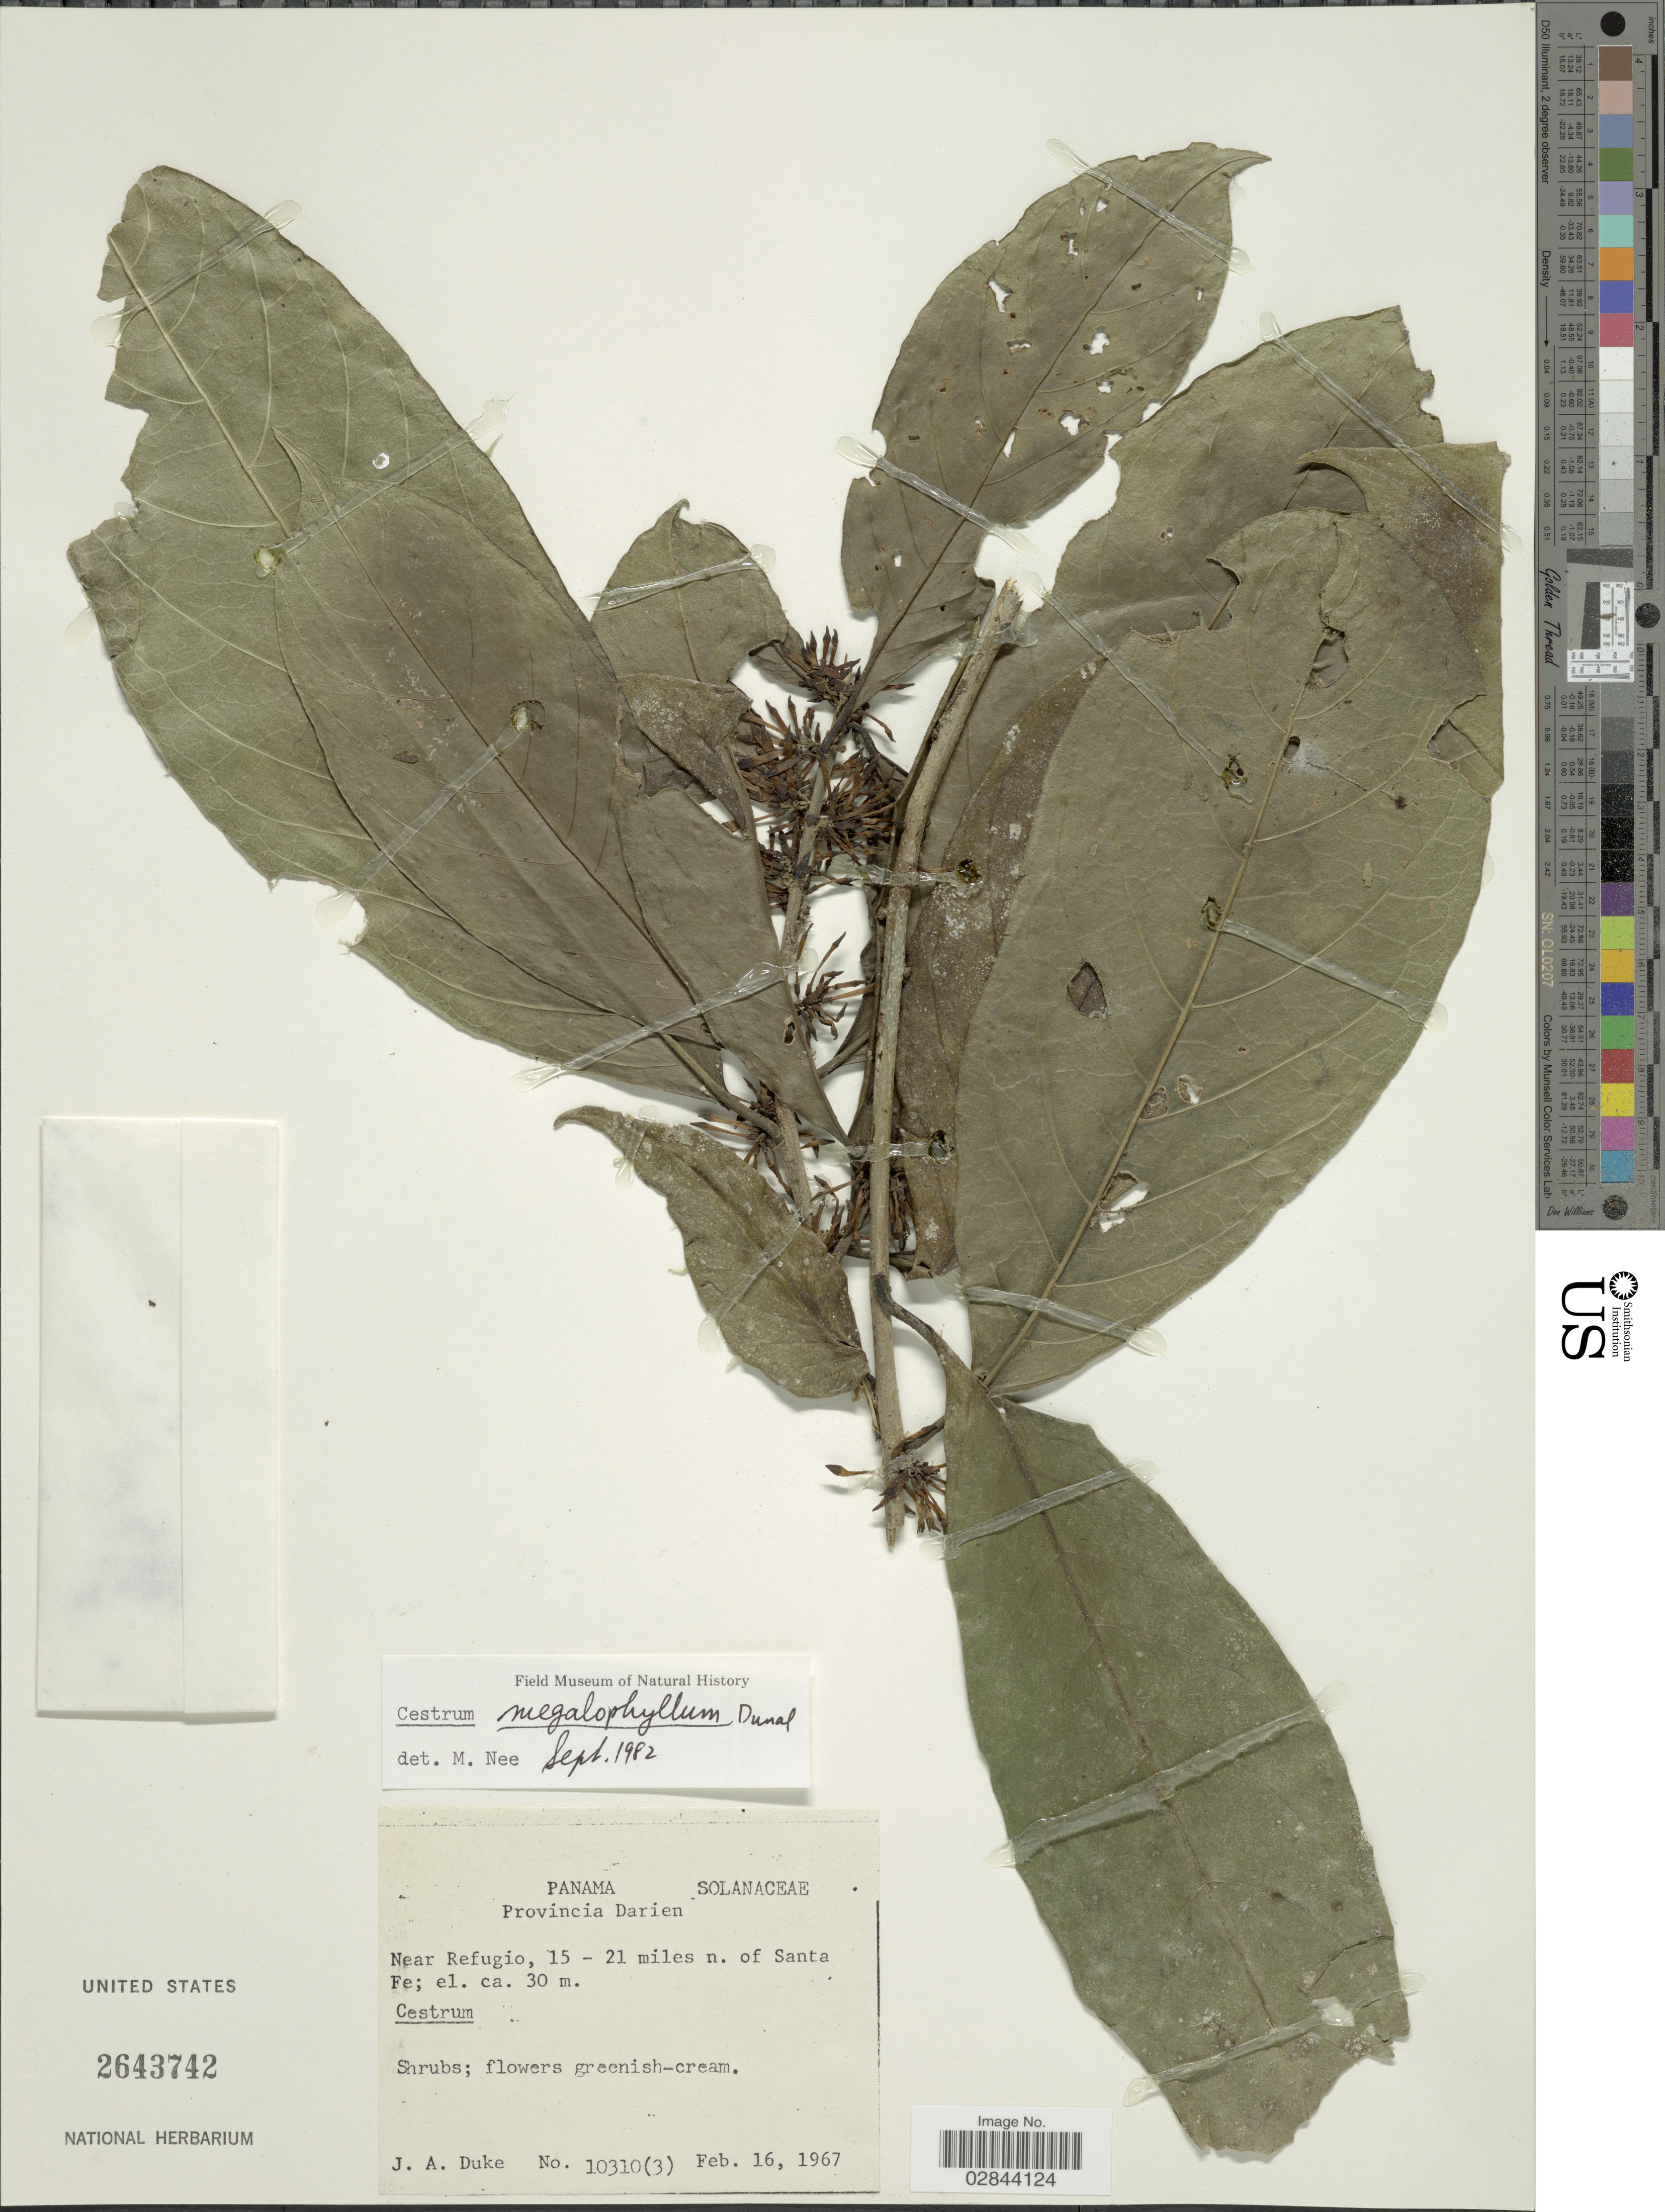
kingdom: Plantae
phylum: Tracheophyta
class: Magnoliopsida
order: Solanales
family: Solanaceae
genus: Cestrum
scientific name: Cestrum megalophyllum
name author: Dunal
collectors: J. A. Duke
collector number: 10310(3)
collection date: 1967-02-16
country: Panama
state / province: Darién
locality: Provincia Darien, Near Refugio, 15 - 21 miles n. of Santa Fe.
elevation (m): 30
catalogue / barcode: US 2643742